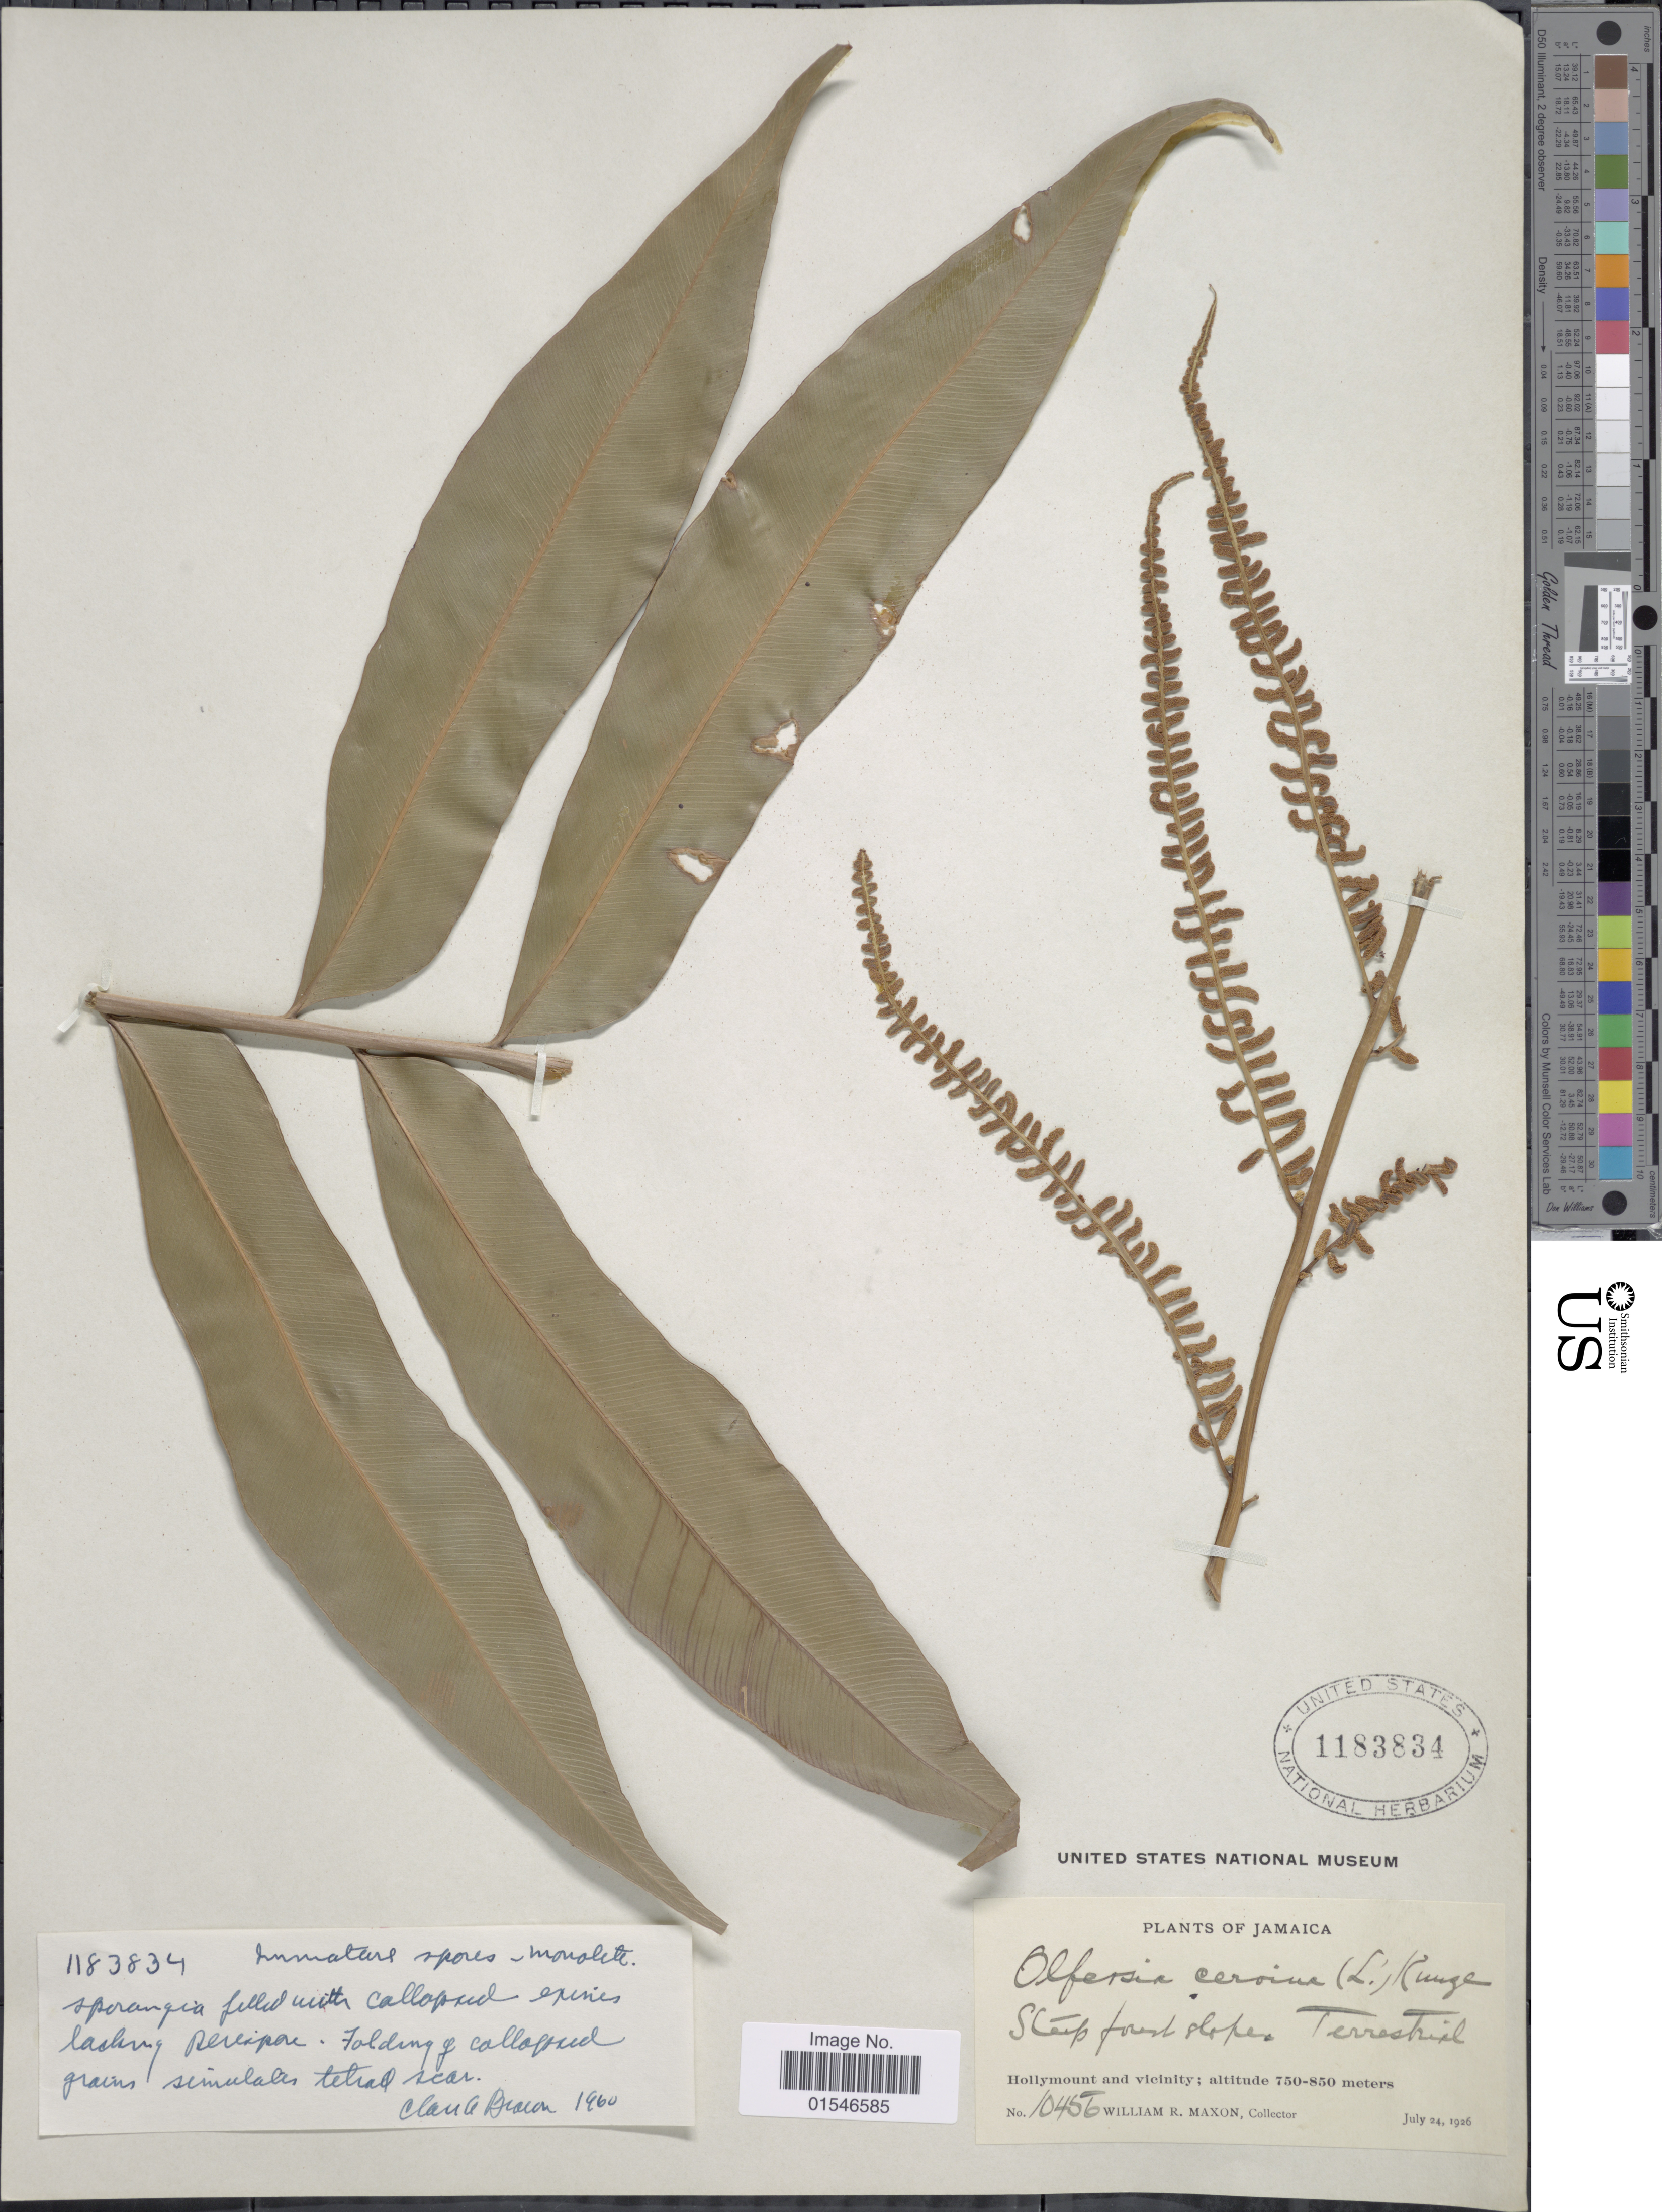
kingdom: Plantae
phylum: Tracheophyta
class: Polypodiopsida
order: Polypodiales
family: Dryopteridaceae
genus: Olfersia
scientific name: Olfersia cervina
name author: (L.) Kunze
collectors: W. R. Maxon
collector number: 10456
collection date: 1926-07-24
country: Jamaica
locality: Hollymount and vicinity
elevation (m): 750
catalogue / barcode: US 1183834